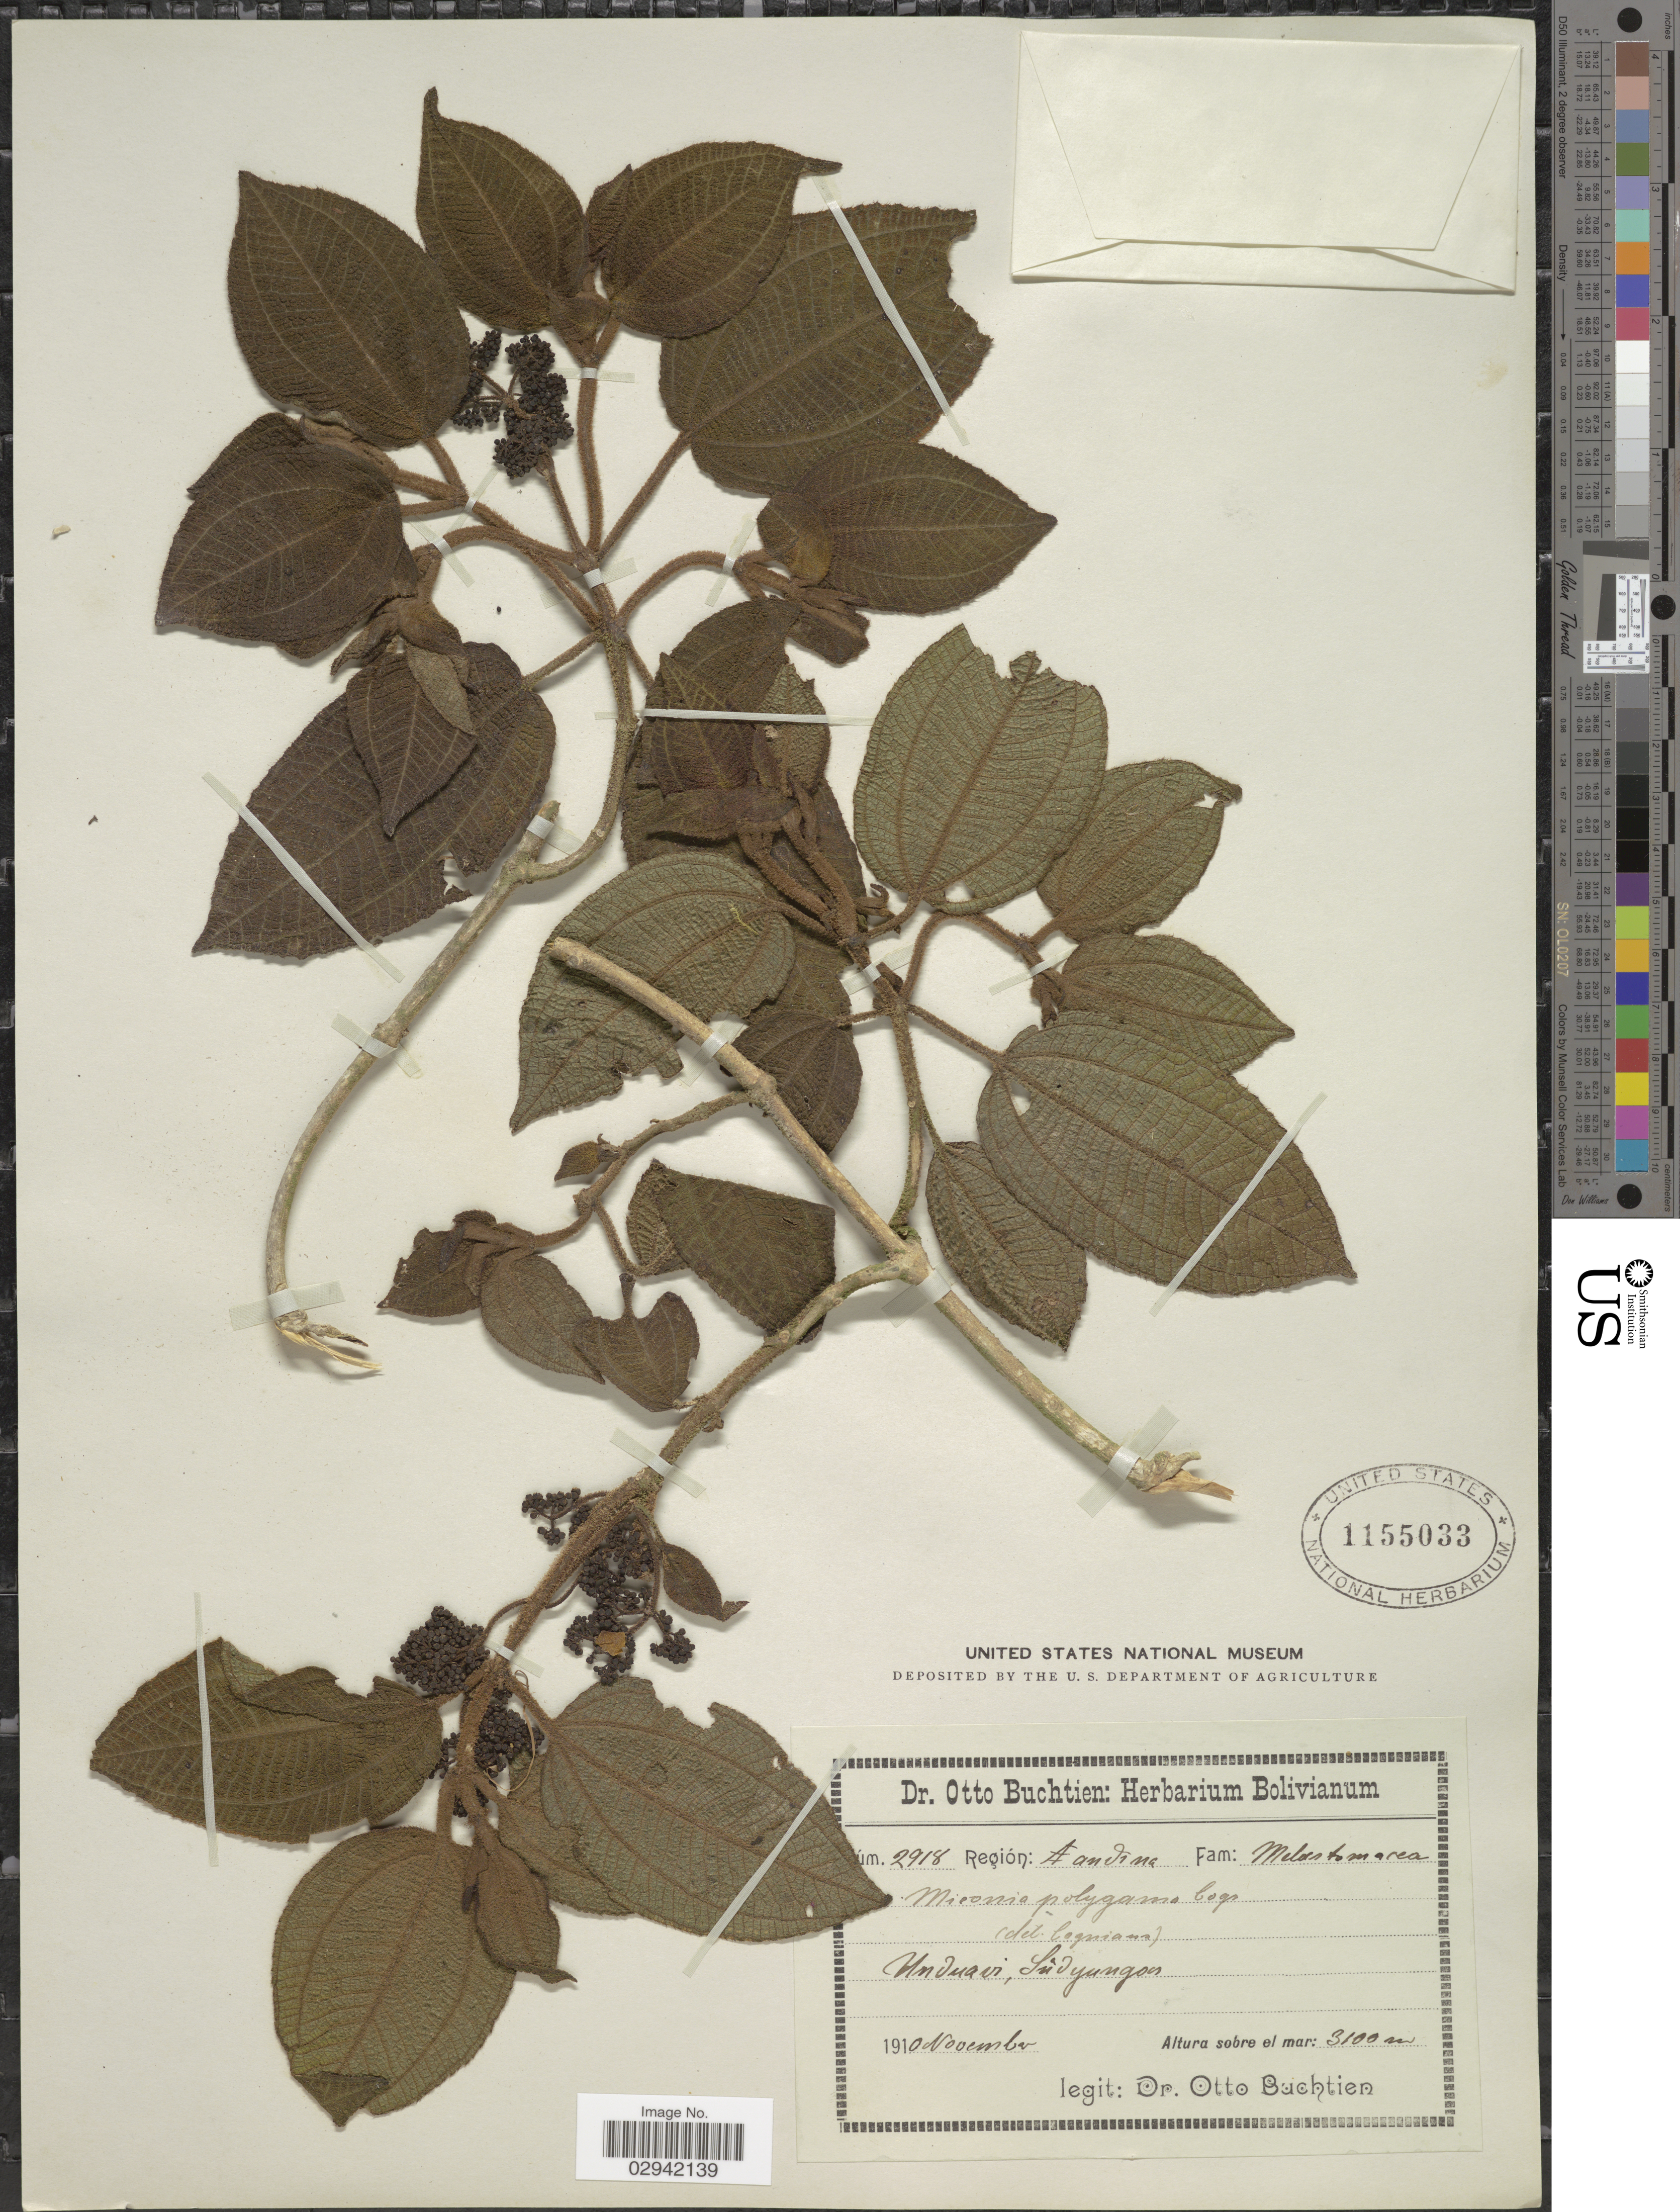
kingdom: Plantae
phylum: Tracheophyta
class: Magnoliopsida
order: Myrtales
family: Melastomataceae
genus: Miconia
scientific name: Miconia polygama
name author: Cogn.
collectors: O. Buchtien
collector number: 2918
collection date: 1910-11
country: Bolivia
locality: Región Andina, Unduavi, Sud Yungas.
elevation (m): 3100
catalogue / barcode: US 1155033